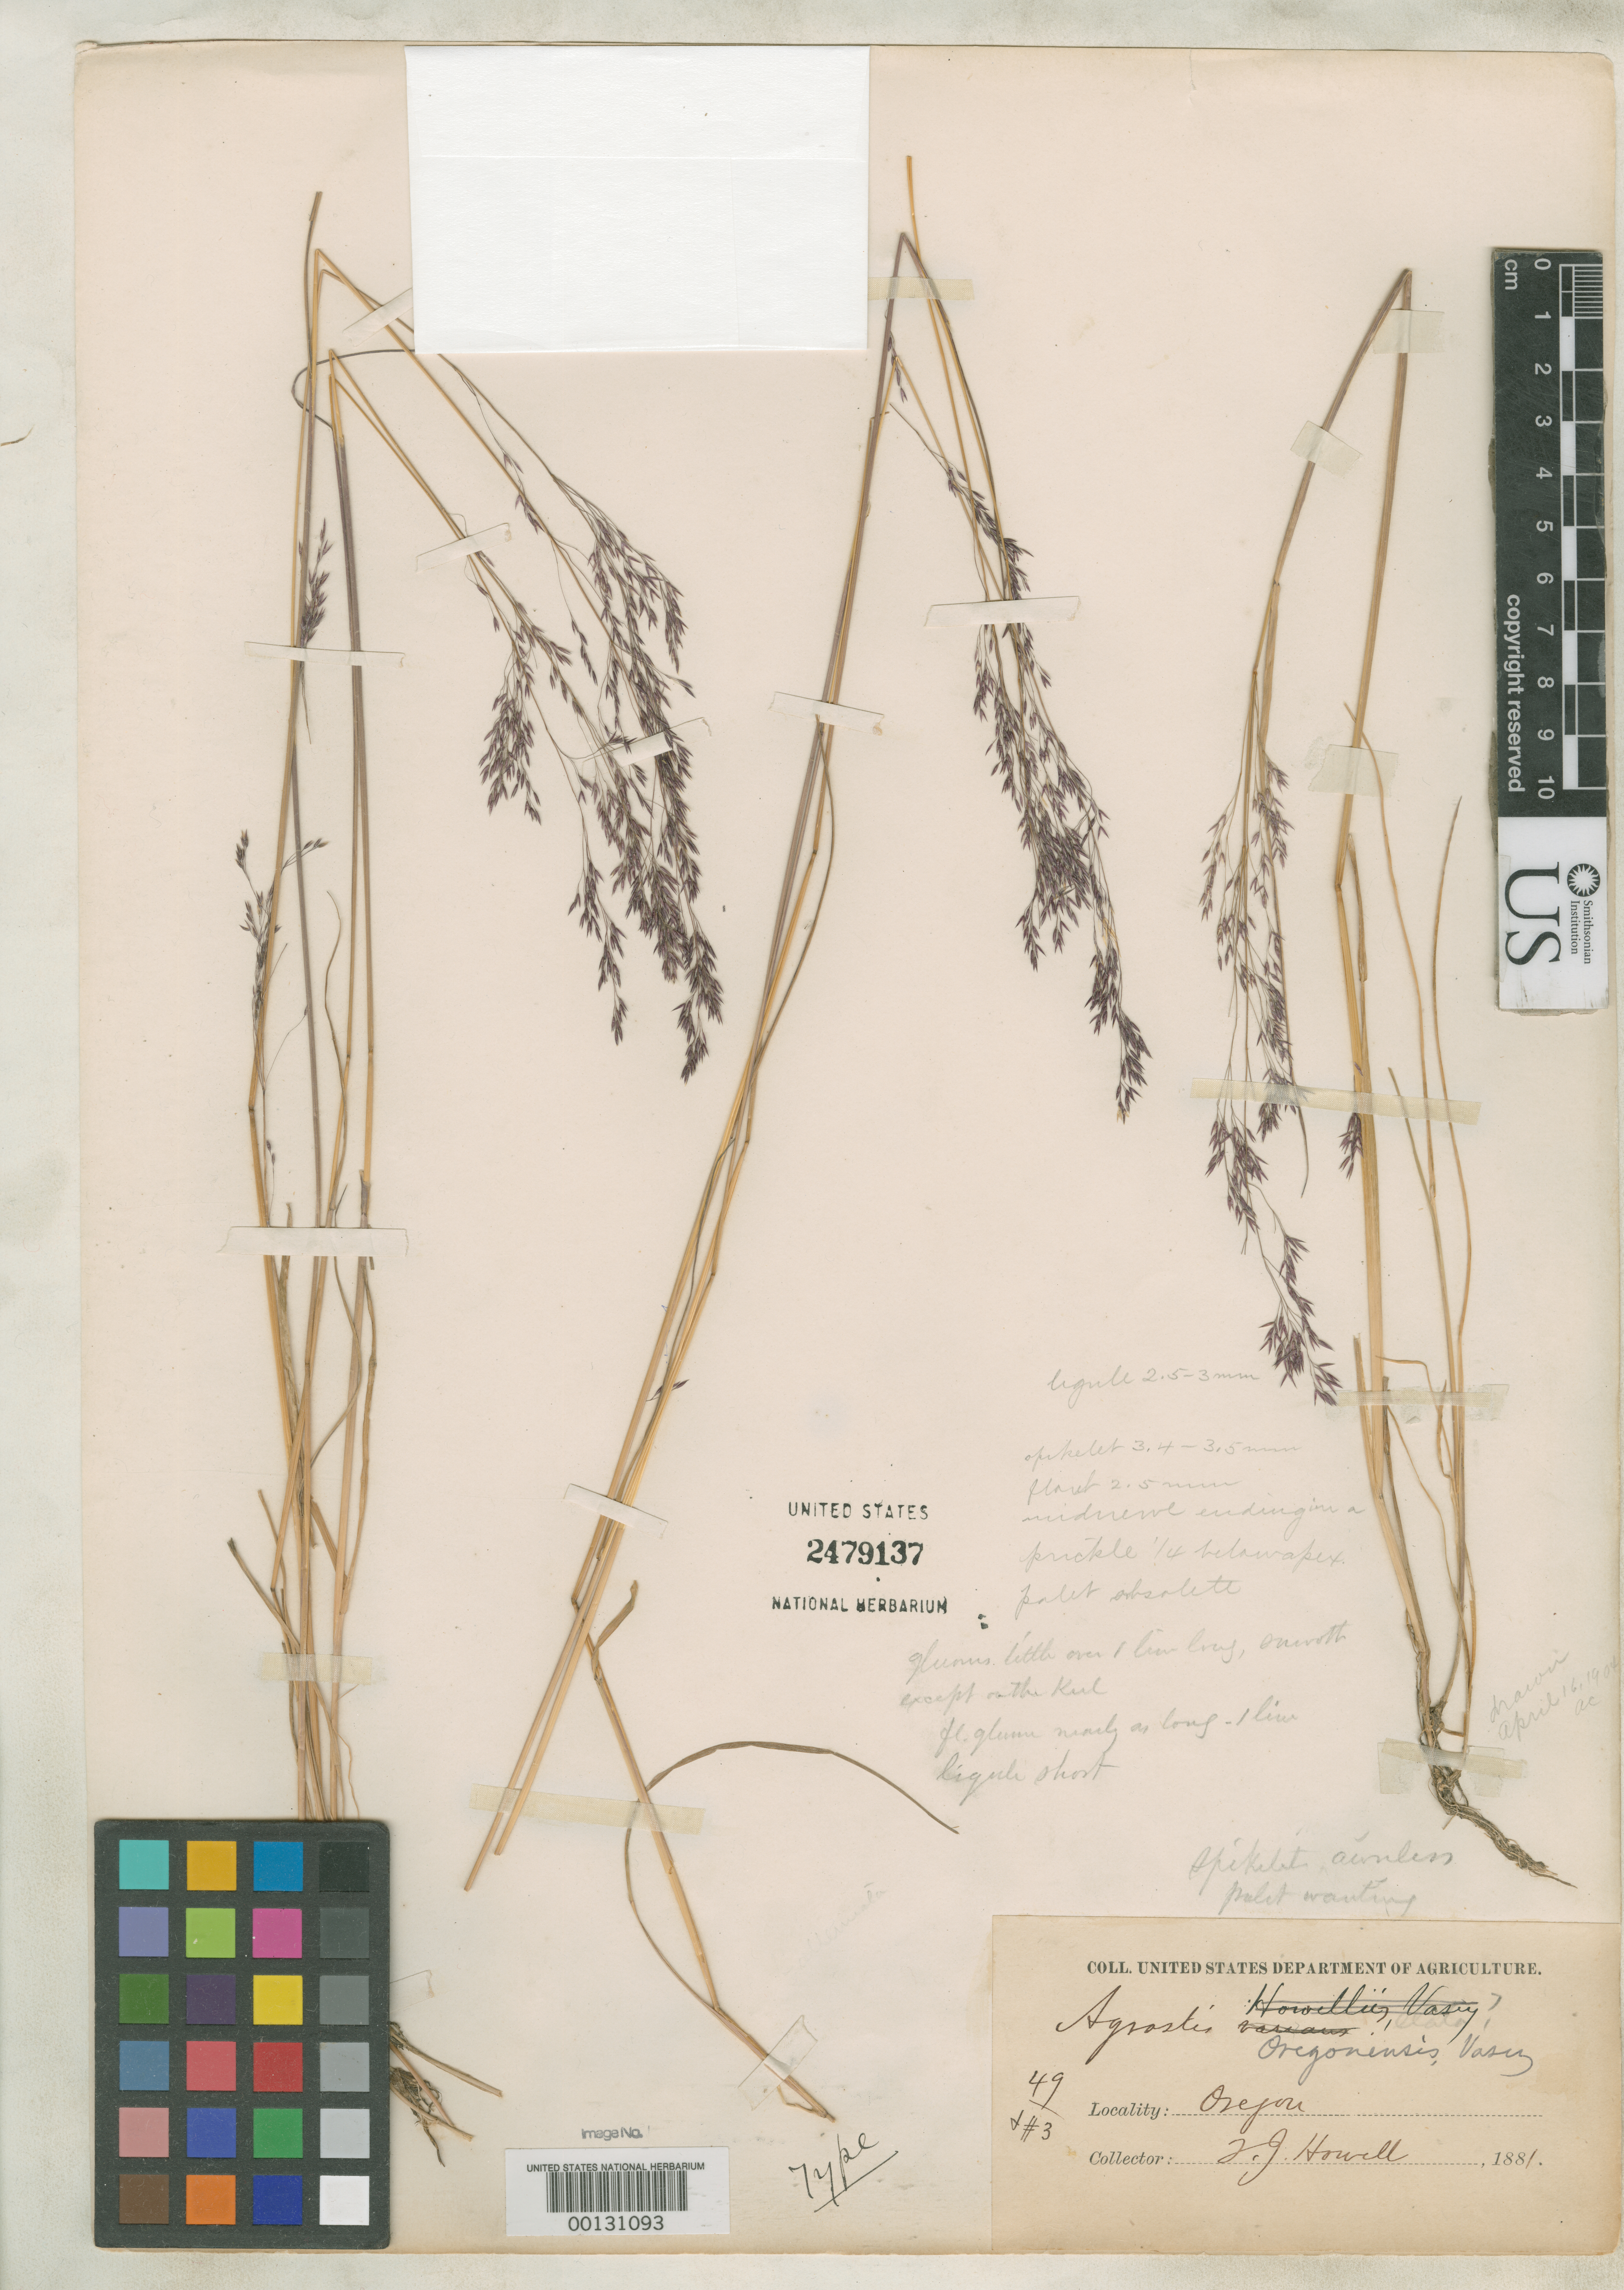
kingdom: Plantae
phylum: Tracheophyta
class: Liliopsida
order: Poales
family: Poaceae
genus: Agrostis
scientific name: Agrostis oregonensis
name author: Vasey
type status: Holotype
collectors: T. J. Howell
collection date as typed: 1881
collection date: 1881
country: United States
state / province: Oregon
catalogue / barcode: US 2479137